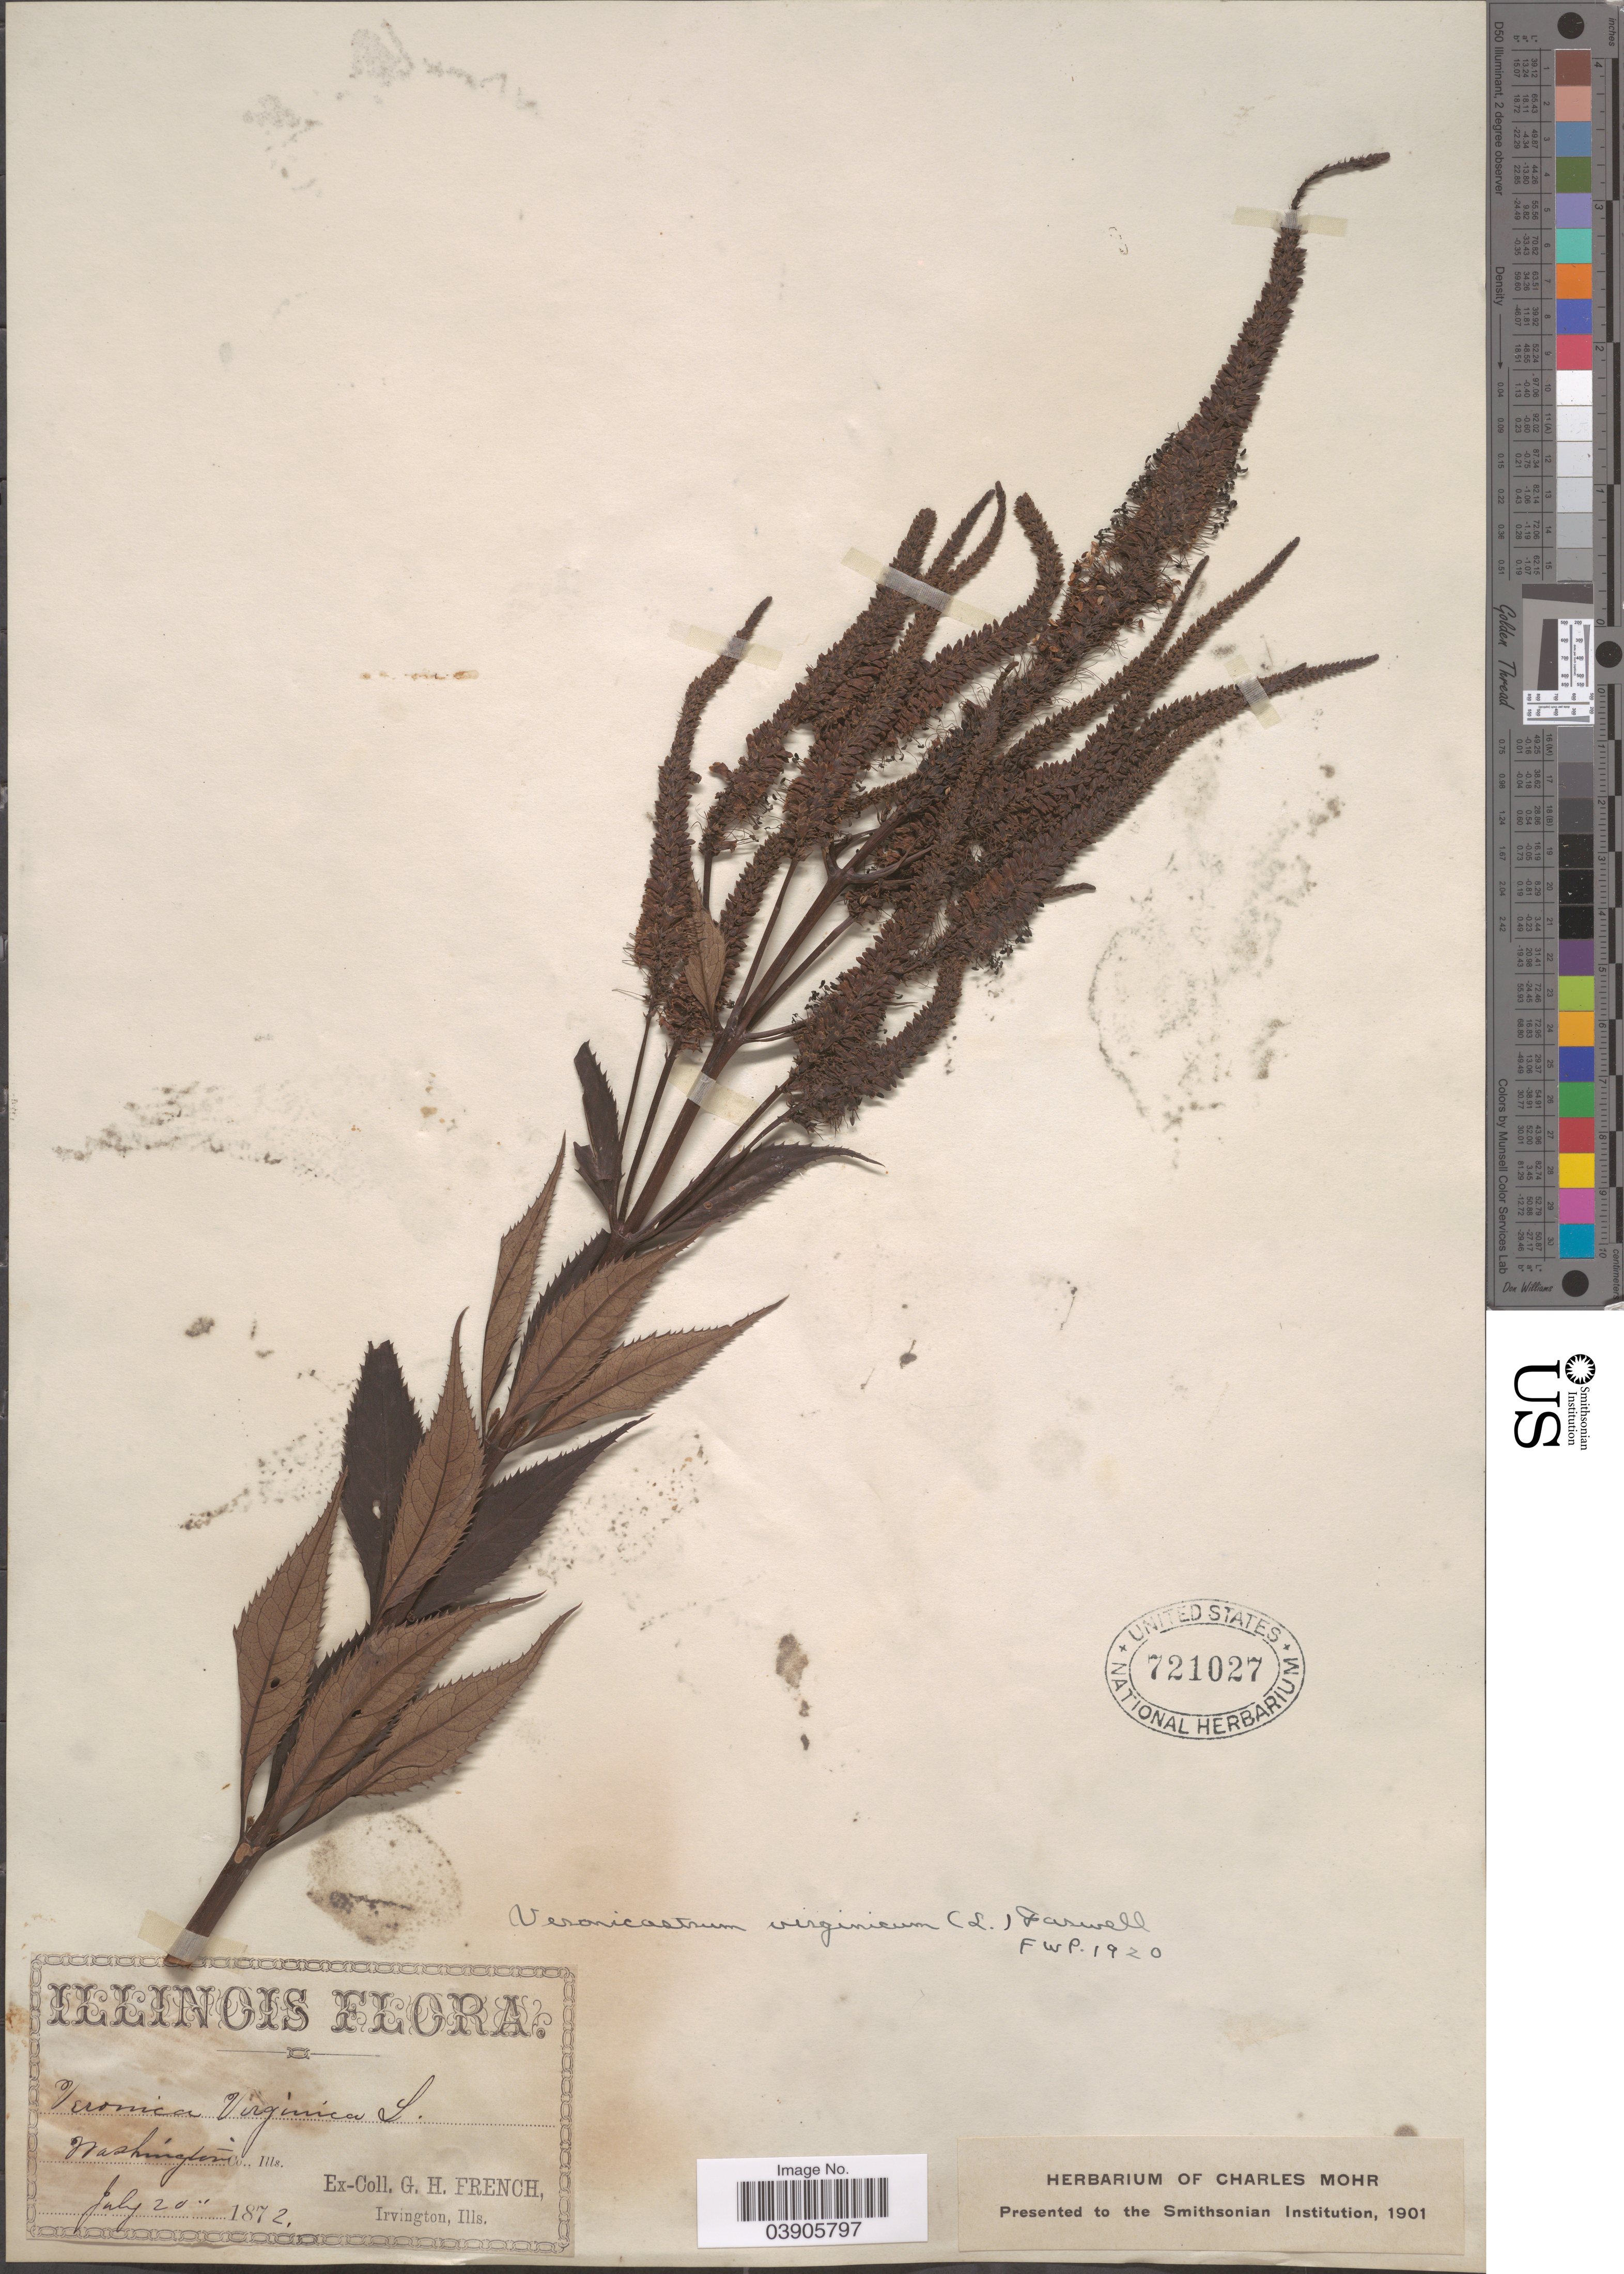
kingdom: Plantae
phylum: Tracheophyta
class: Magnoliopsida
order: Lamiales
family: Plantaginaceae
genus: Veronicastrum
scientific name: Veronicastrum virginicum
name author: (L.) Farw.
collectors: G. H. French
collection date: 1872-07-20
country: United States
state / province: Illinois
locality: Washington Co.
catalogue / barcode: US 721027